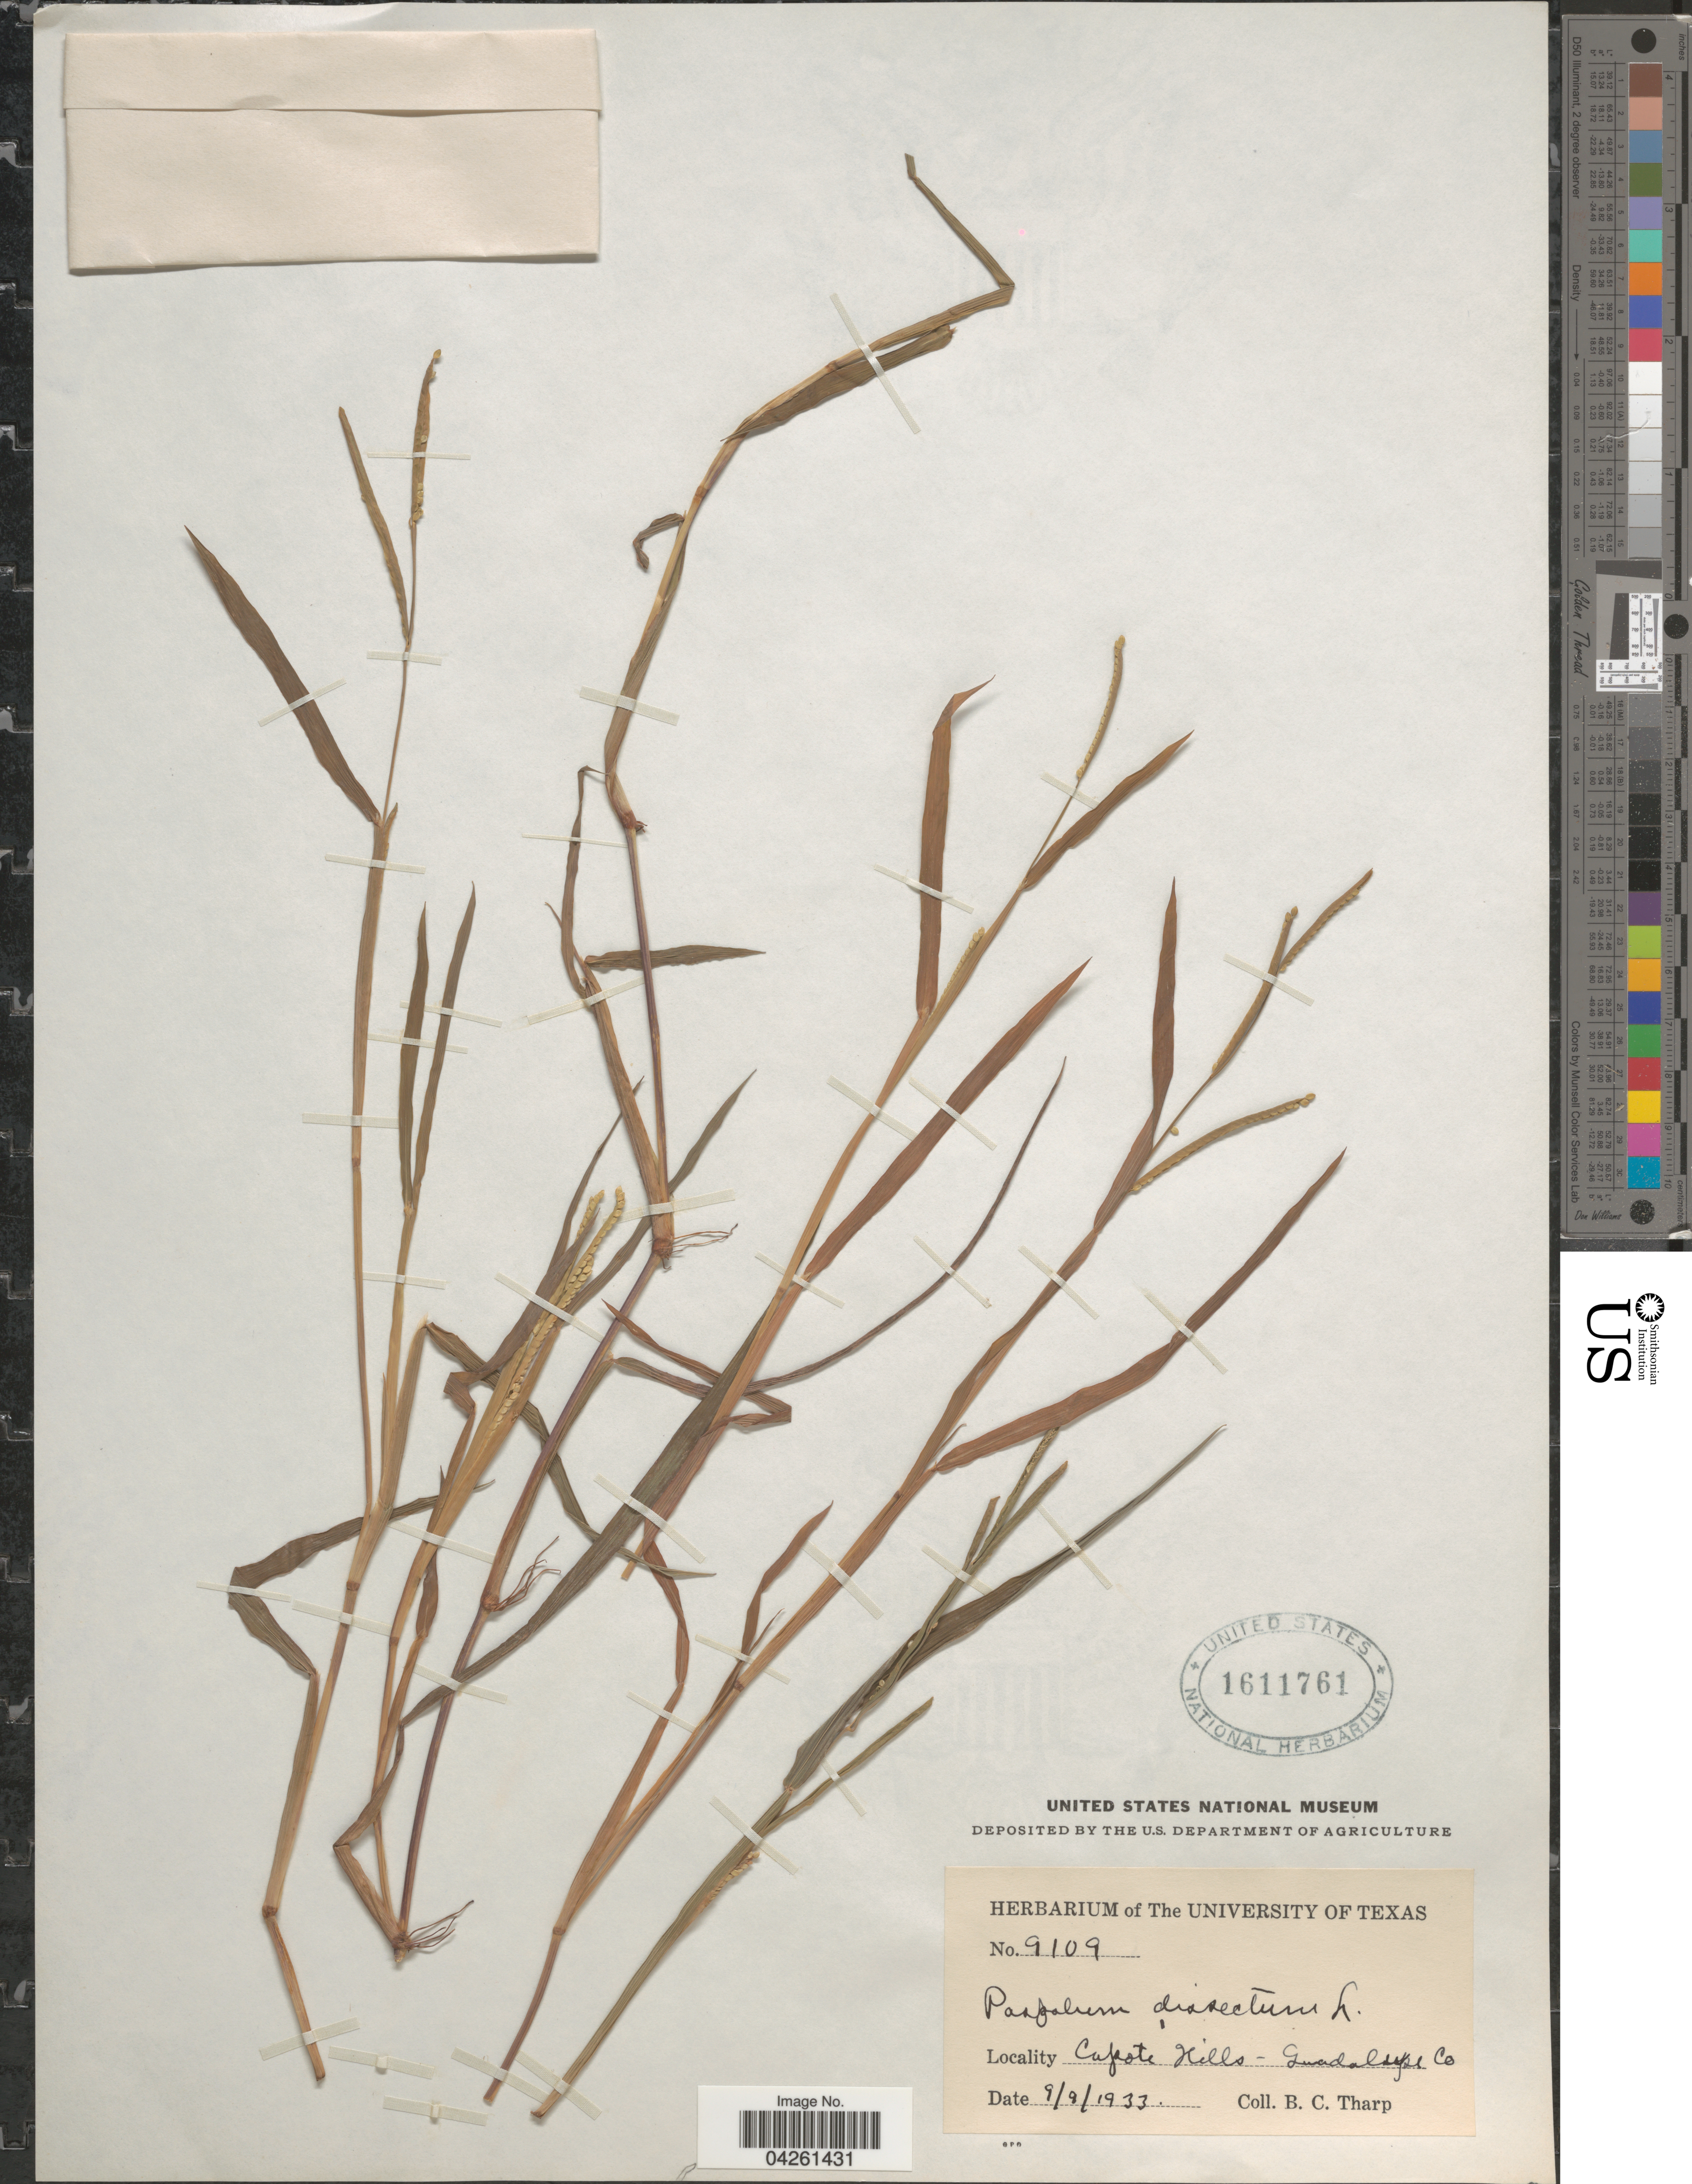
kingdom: Plantae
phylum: Tracheophyta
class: Liliopsida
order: Poales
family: Poaceae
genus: Paspalum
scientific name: Paspalum dissectum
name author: (L.) L.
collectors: B. C. Tharp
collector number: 9109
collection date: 1933-09-09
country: United States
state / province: Texas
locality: Cypote Hills - Guadalupe Co.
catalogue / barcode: US 1611761